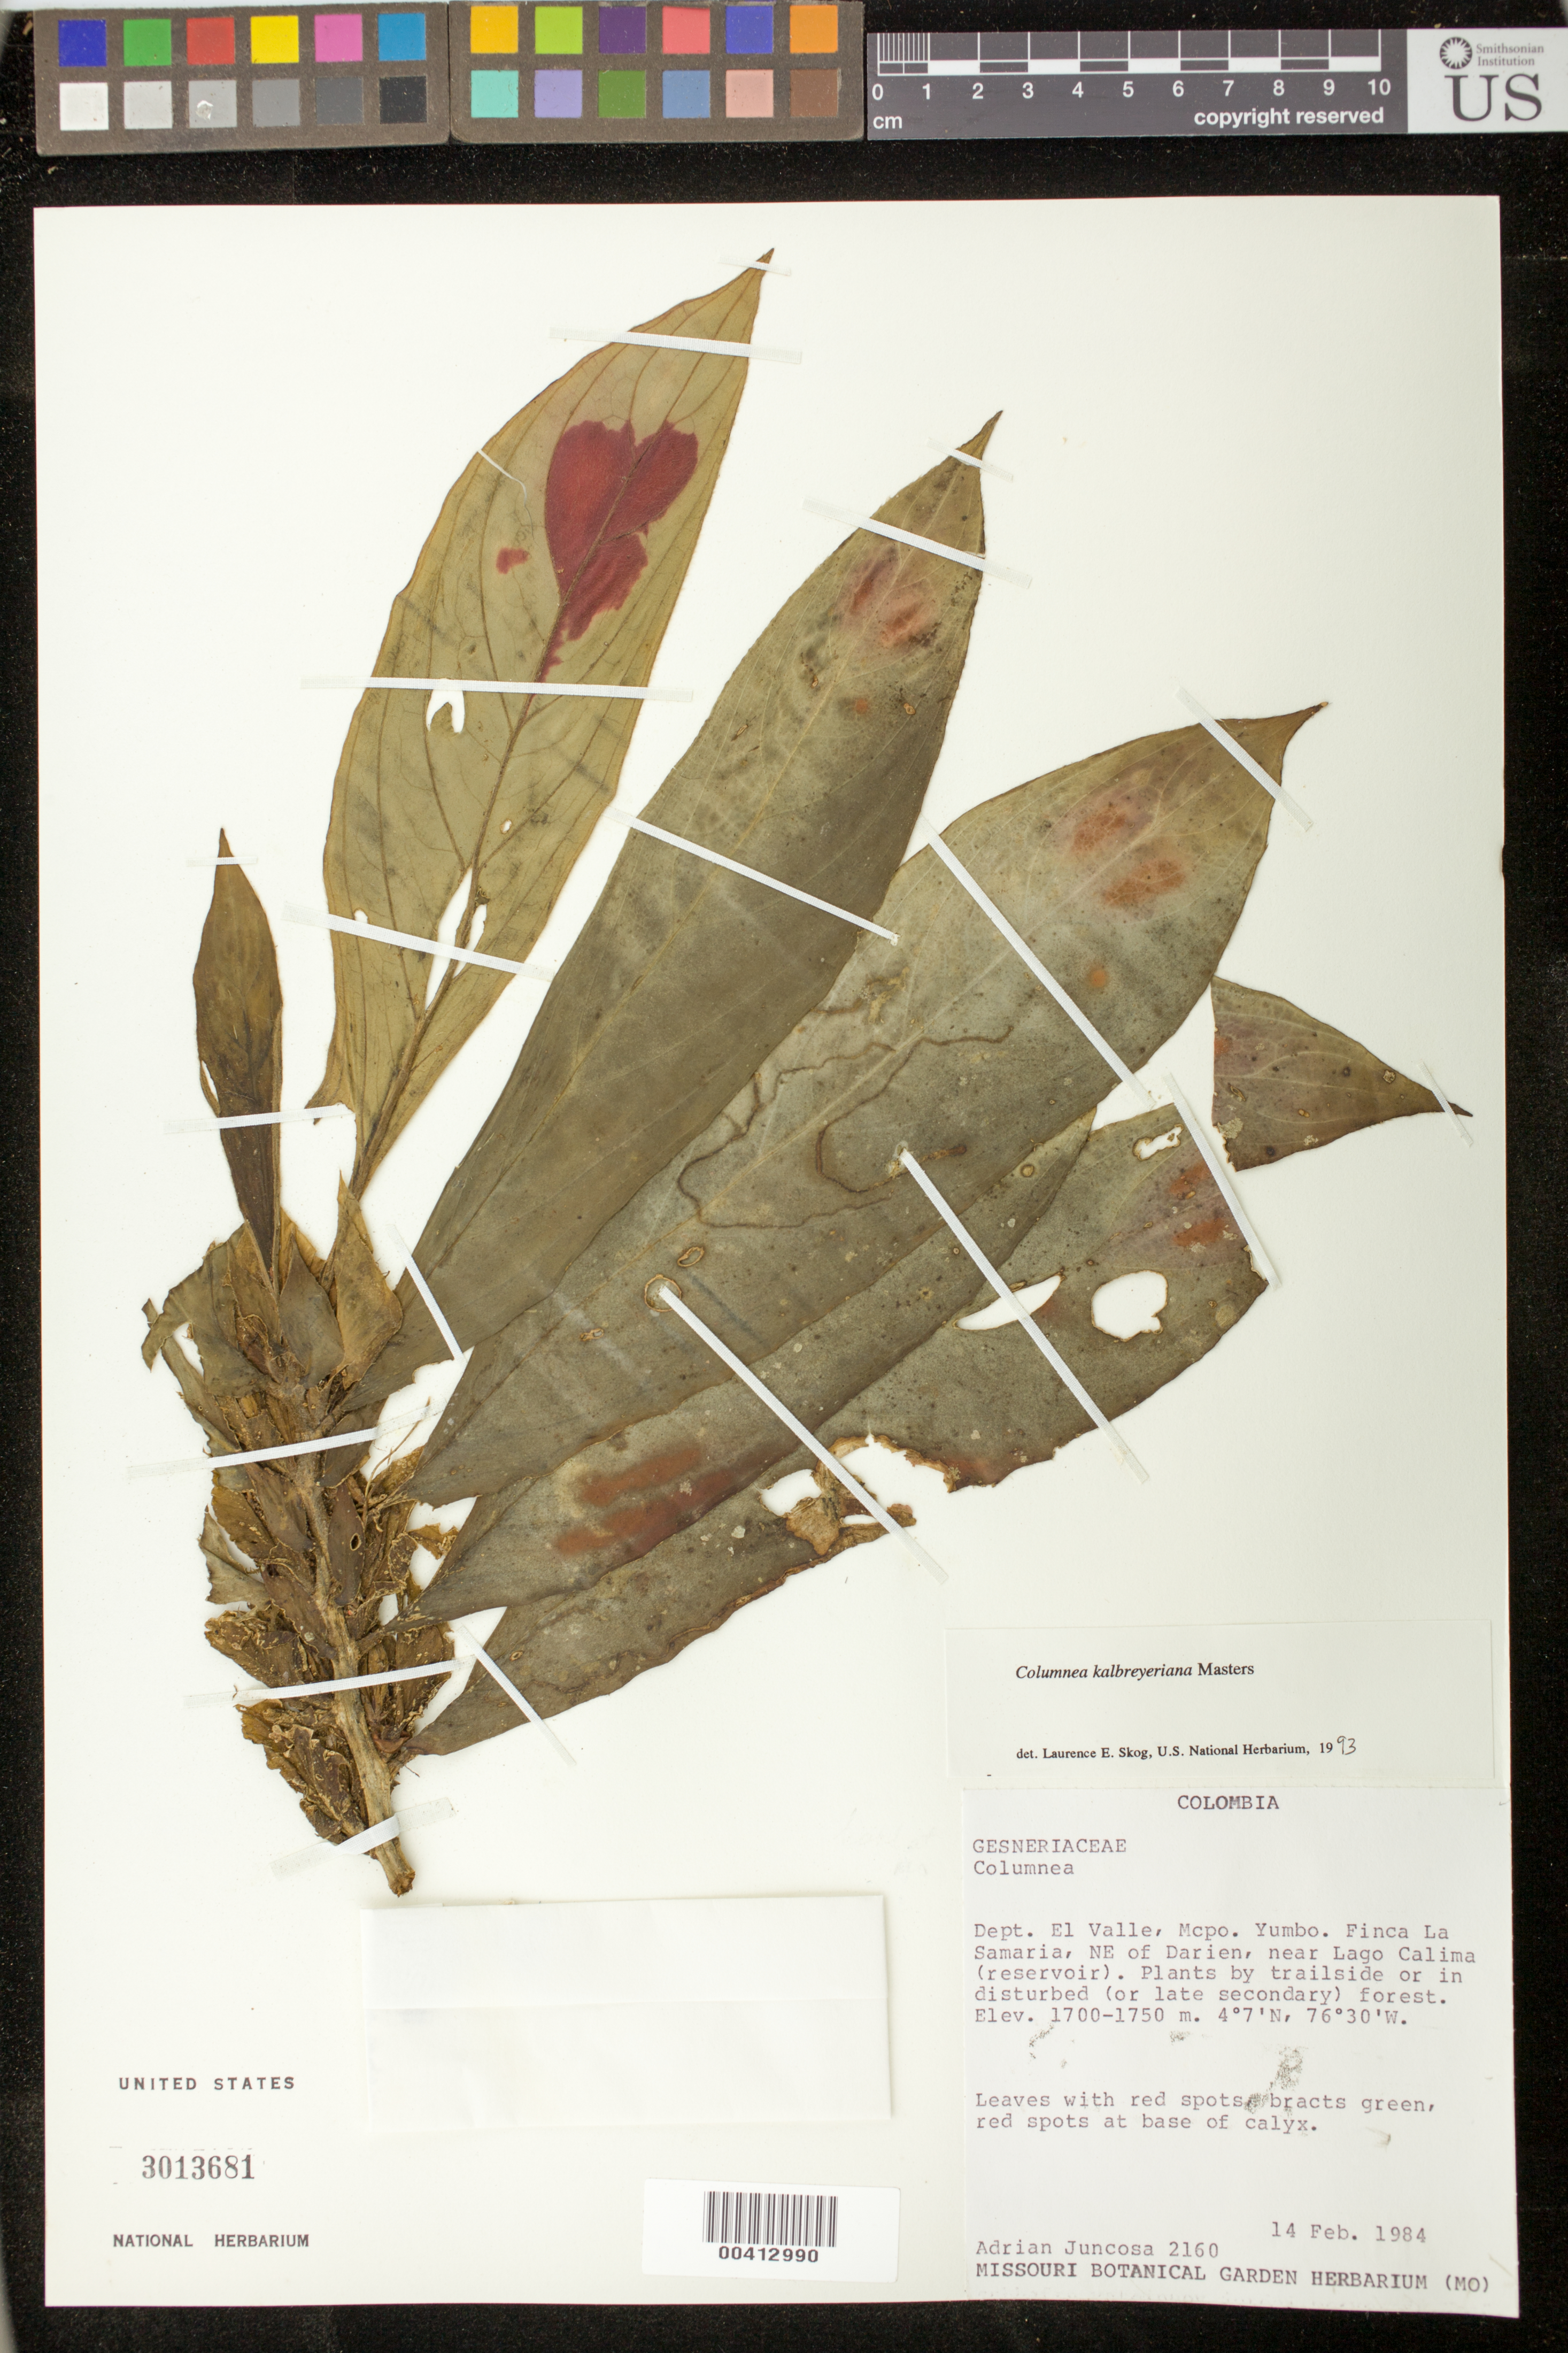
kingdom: Plantae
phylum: Tracheophyta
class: Magnoliopsida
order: Lamiales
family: Gesneriaceae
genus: Columnea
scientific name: Columnea kalbreyeriana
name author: Mast.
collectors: A. Juncosa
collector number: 2160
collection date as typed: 14 Feb 1984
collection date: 1984-02-14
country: Colombia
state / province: Valle del Cauca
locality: Yumbo, Finca La Samaria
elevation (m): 1700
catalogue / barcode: US 3013681